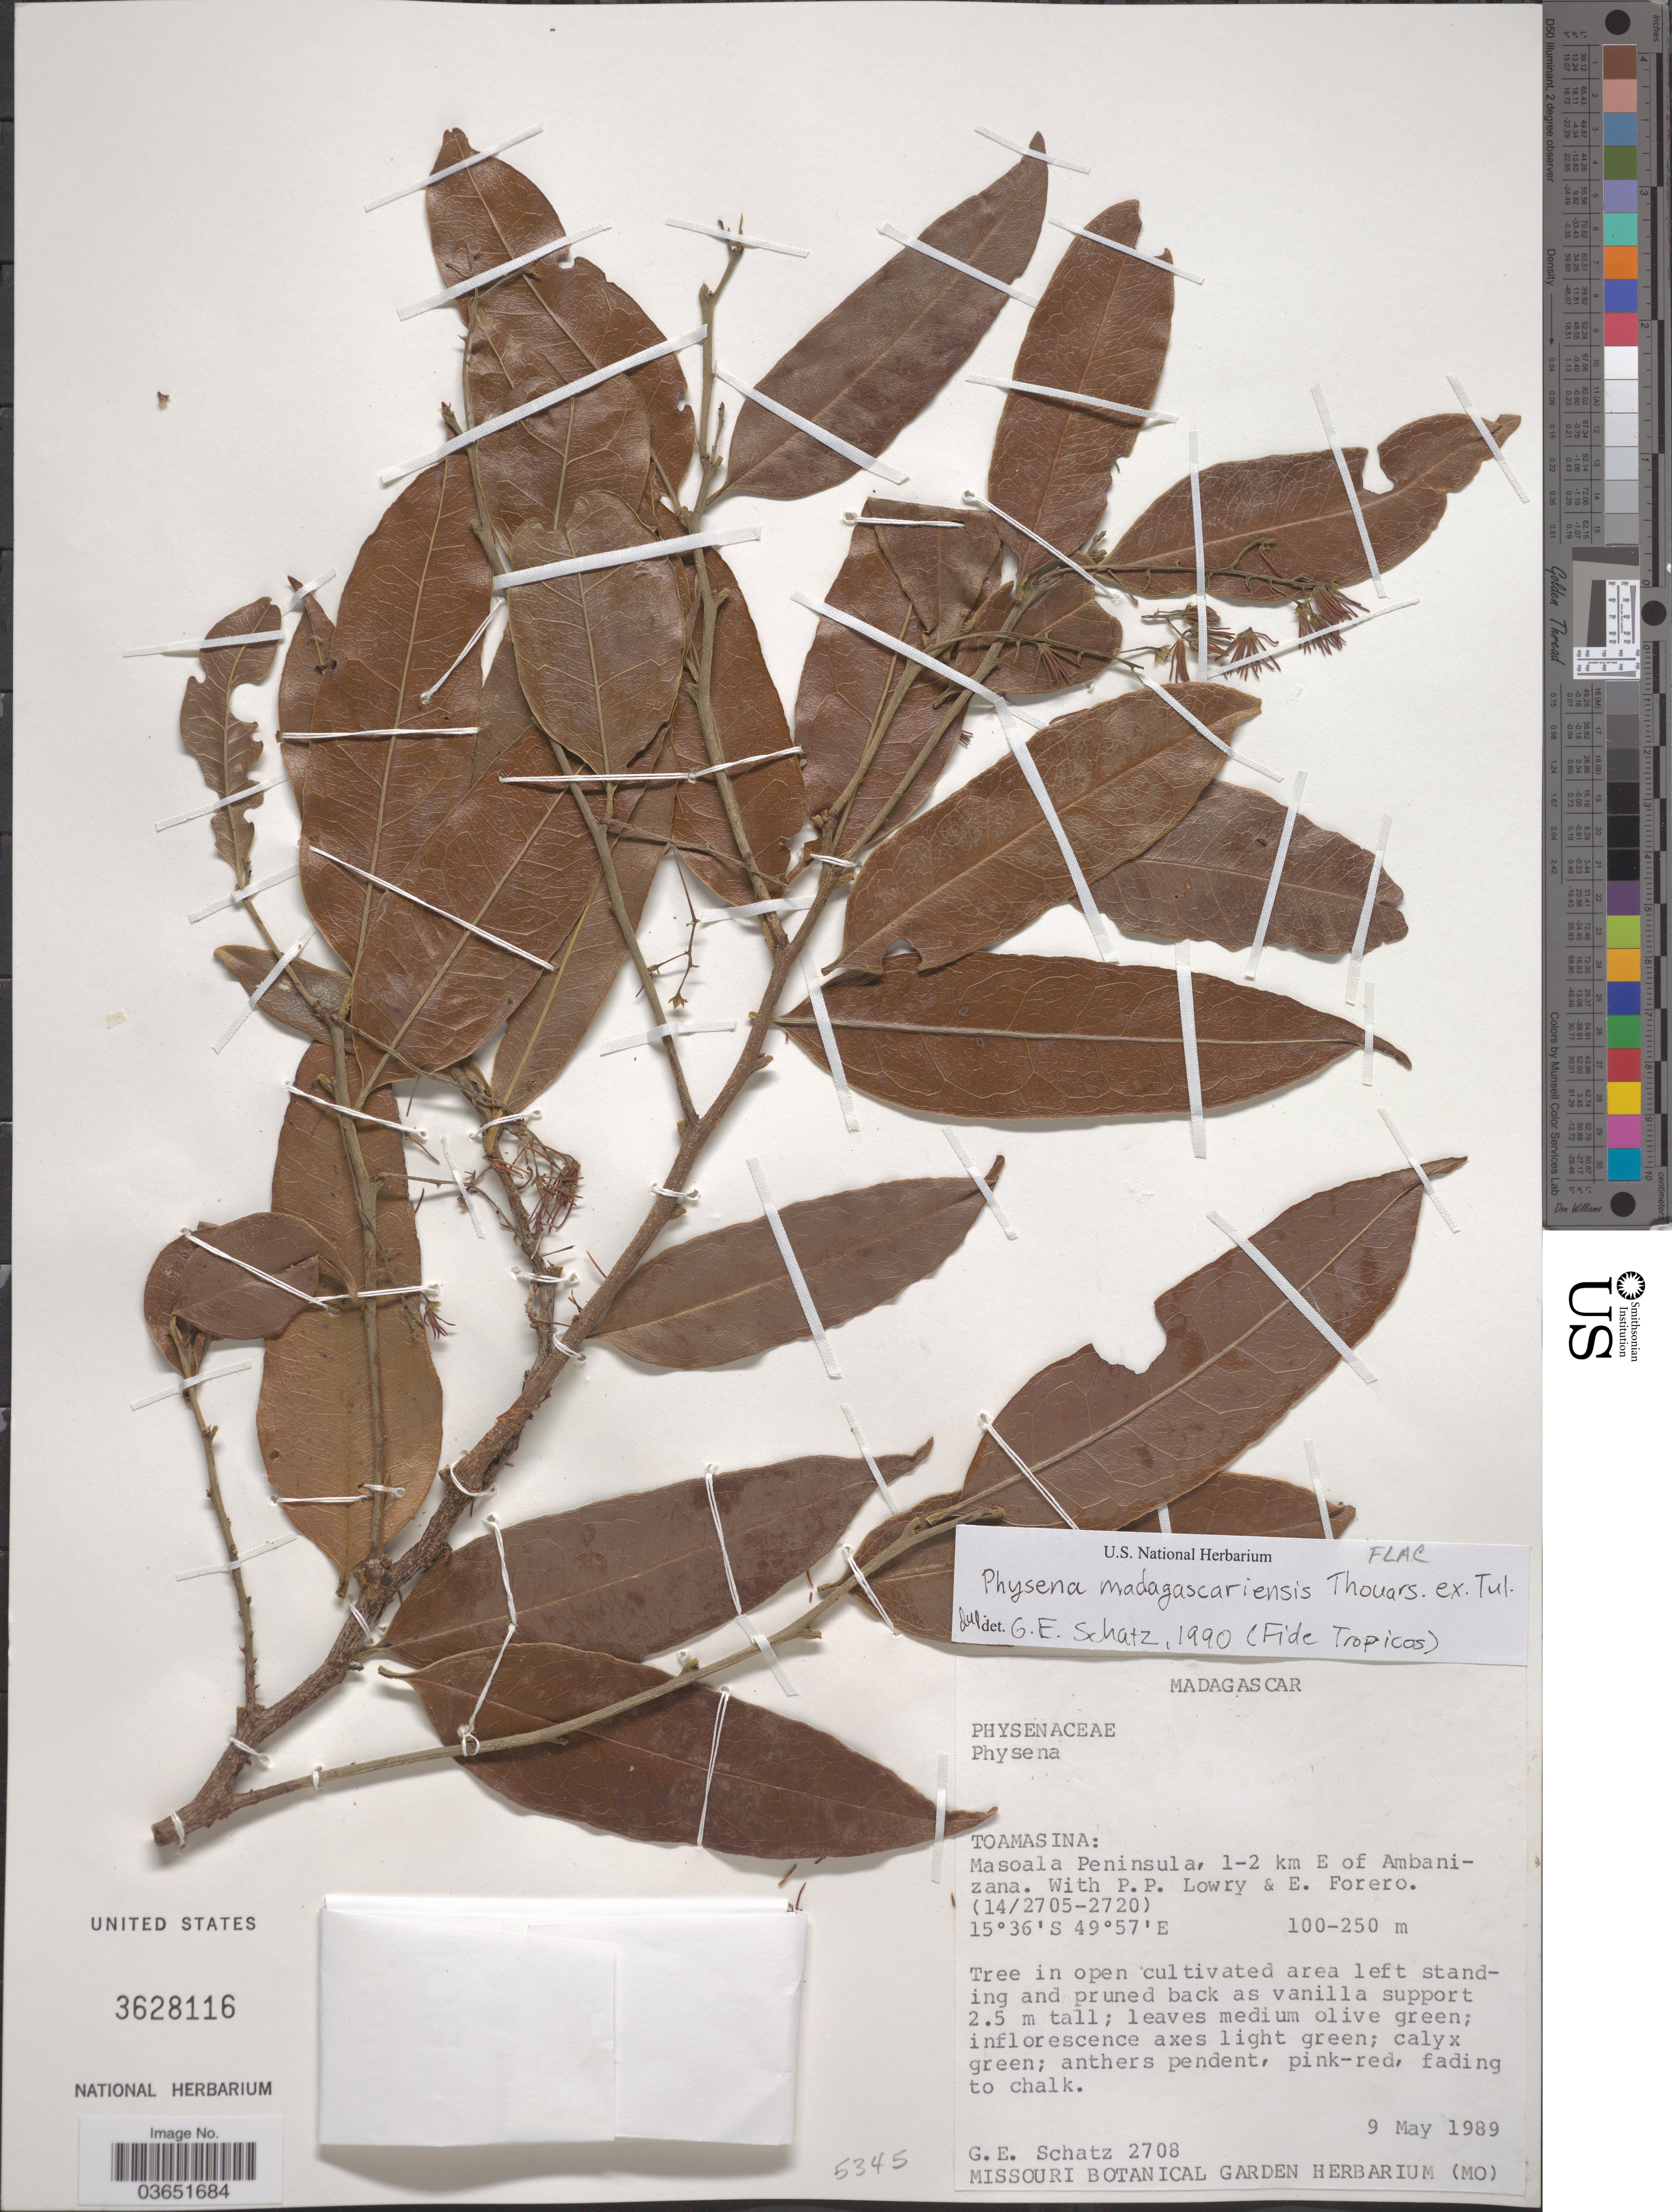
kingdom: Plantae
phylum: Tracheophyta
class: Magnoliopsida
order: Caryophyllales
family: Physenaceae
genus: Physena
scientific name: Physena madagascariensis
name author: Thouars ex Tul.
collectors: G. Schatz, P. Lowry & E. Forero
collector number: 2708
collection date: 1989-05-09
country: Madagascar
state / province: Analanjirofo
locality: Masoala Peninsula, 1-2 km E of Ambanizana.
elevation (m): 100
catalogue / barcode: US 3628116